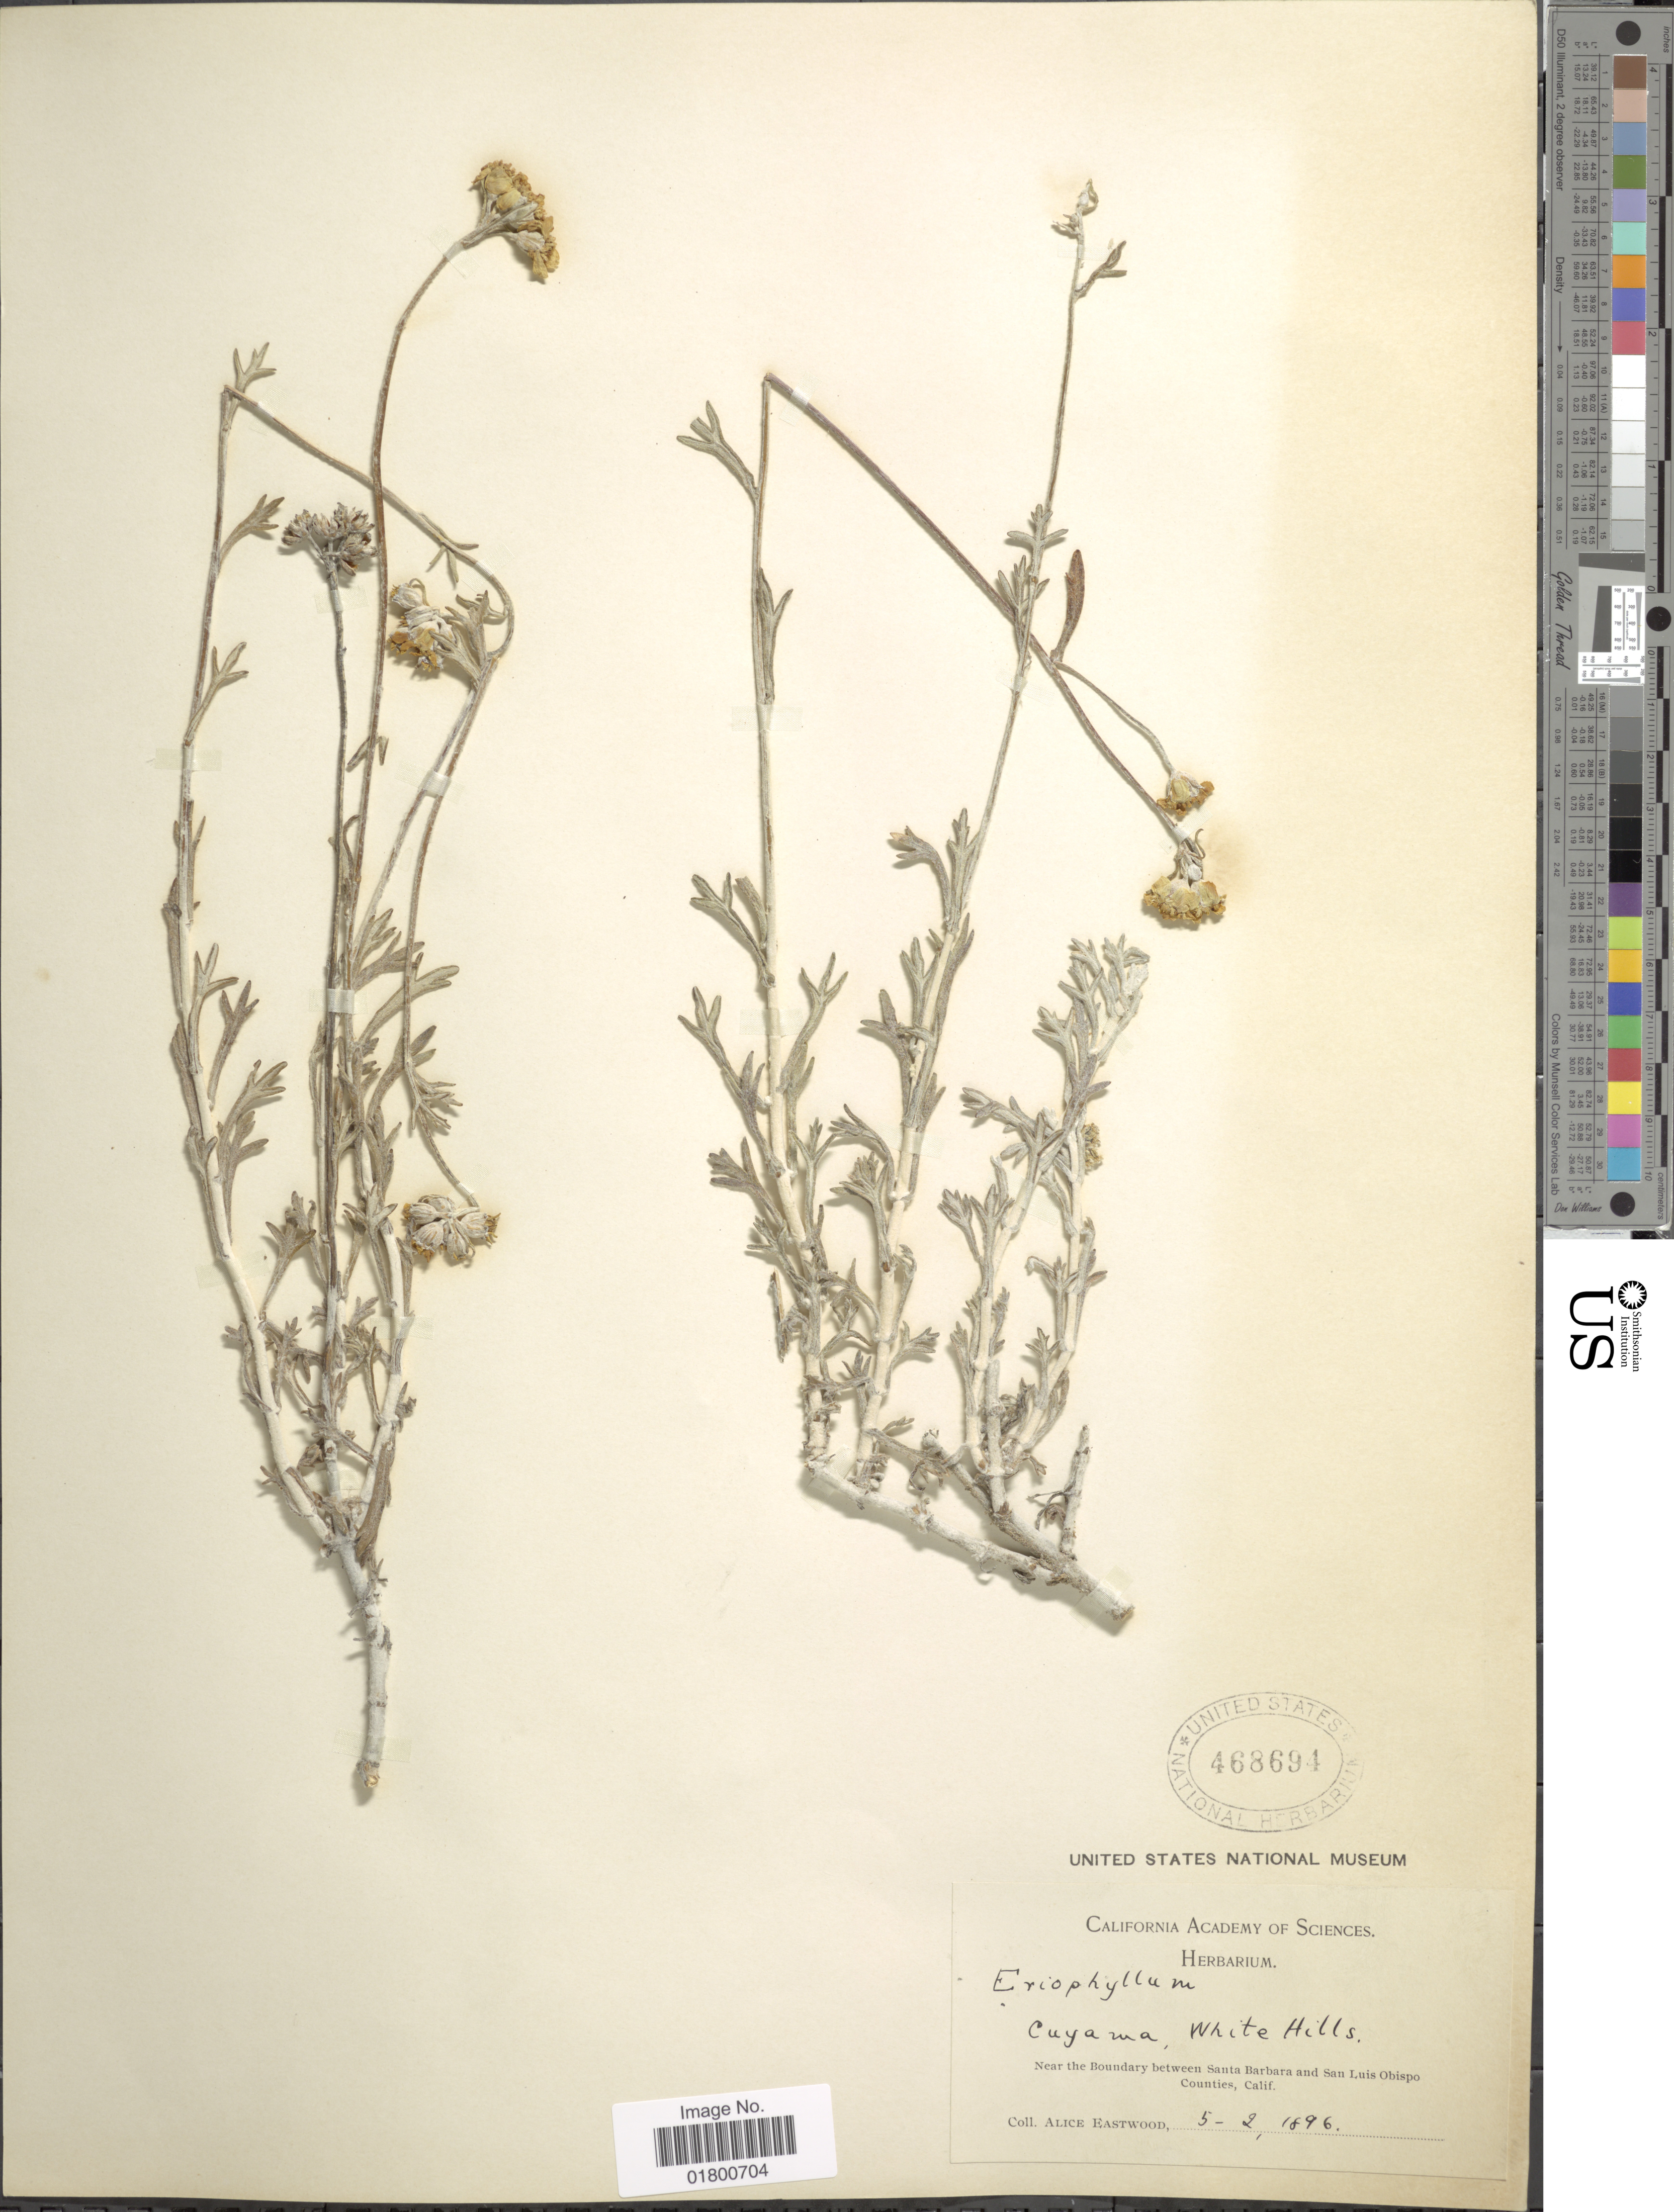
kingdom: Plantae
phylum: Tracheophyta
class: Magnoliopsida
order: Asterales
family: Asteraceae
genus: Eriophyllum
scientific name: Eriophyllum sp.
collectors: A. Eastwood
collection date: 1896-05-02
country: United States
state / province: California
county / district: Santa Barbara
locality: Cuyana, White Hills, Near the Boundary between Santa Barbara and San Luis Obispo Counties, Calif.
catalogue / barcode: US 468694